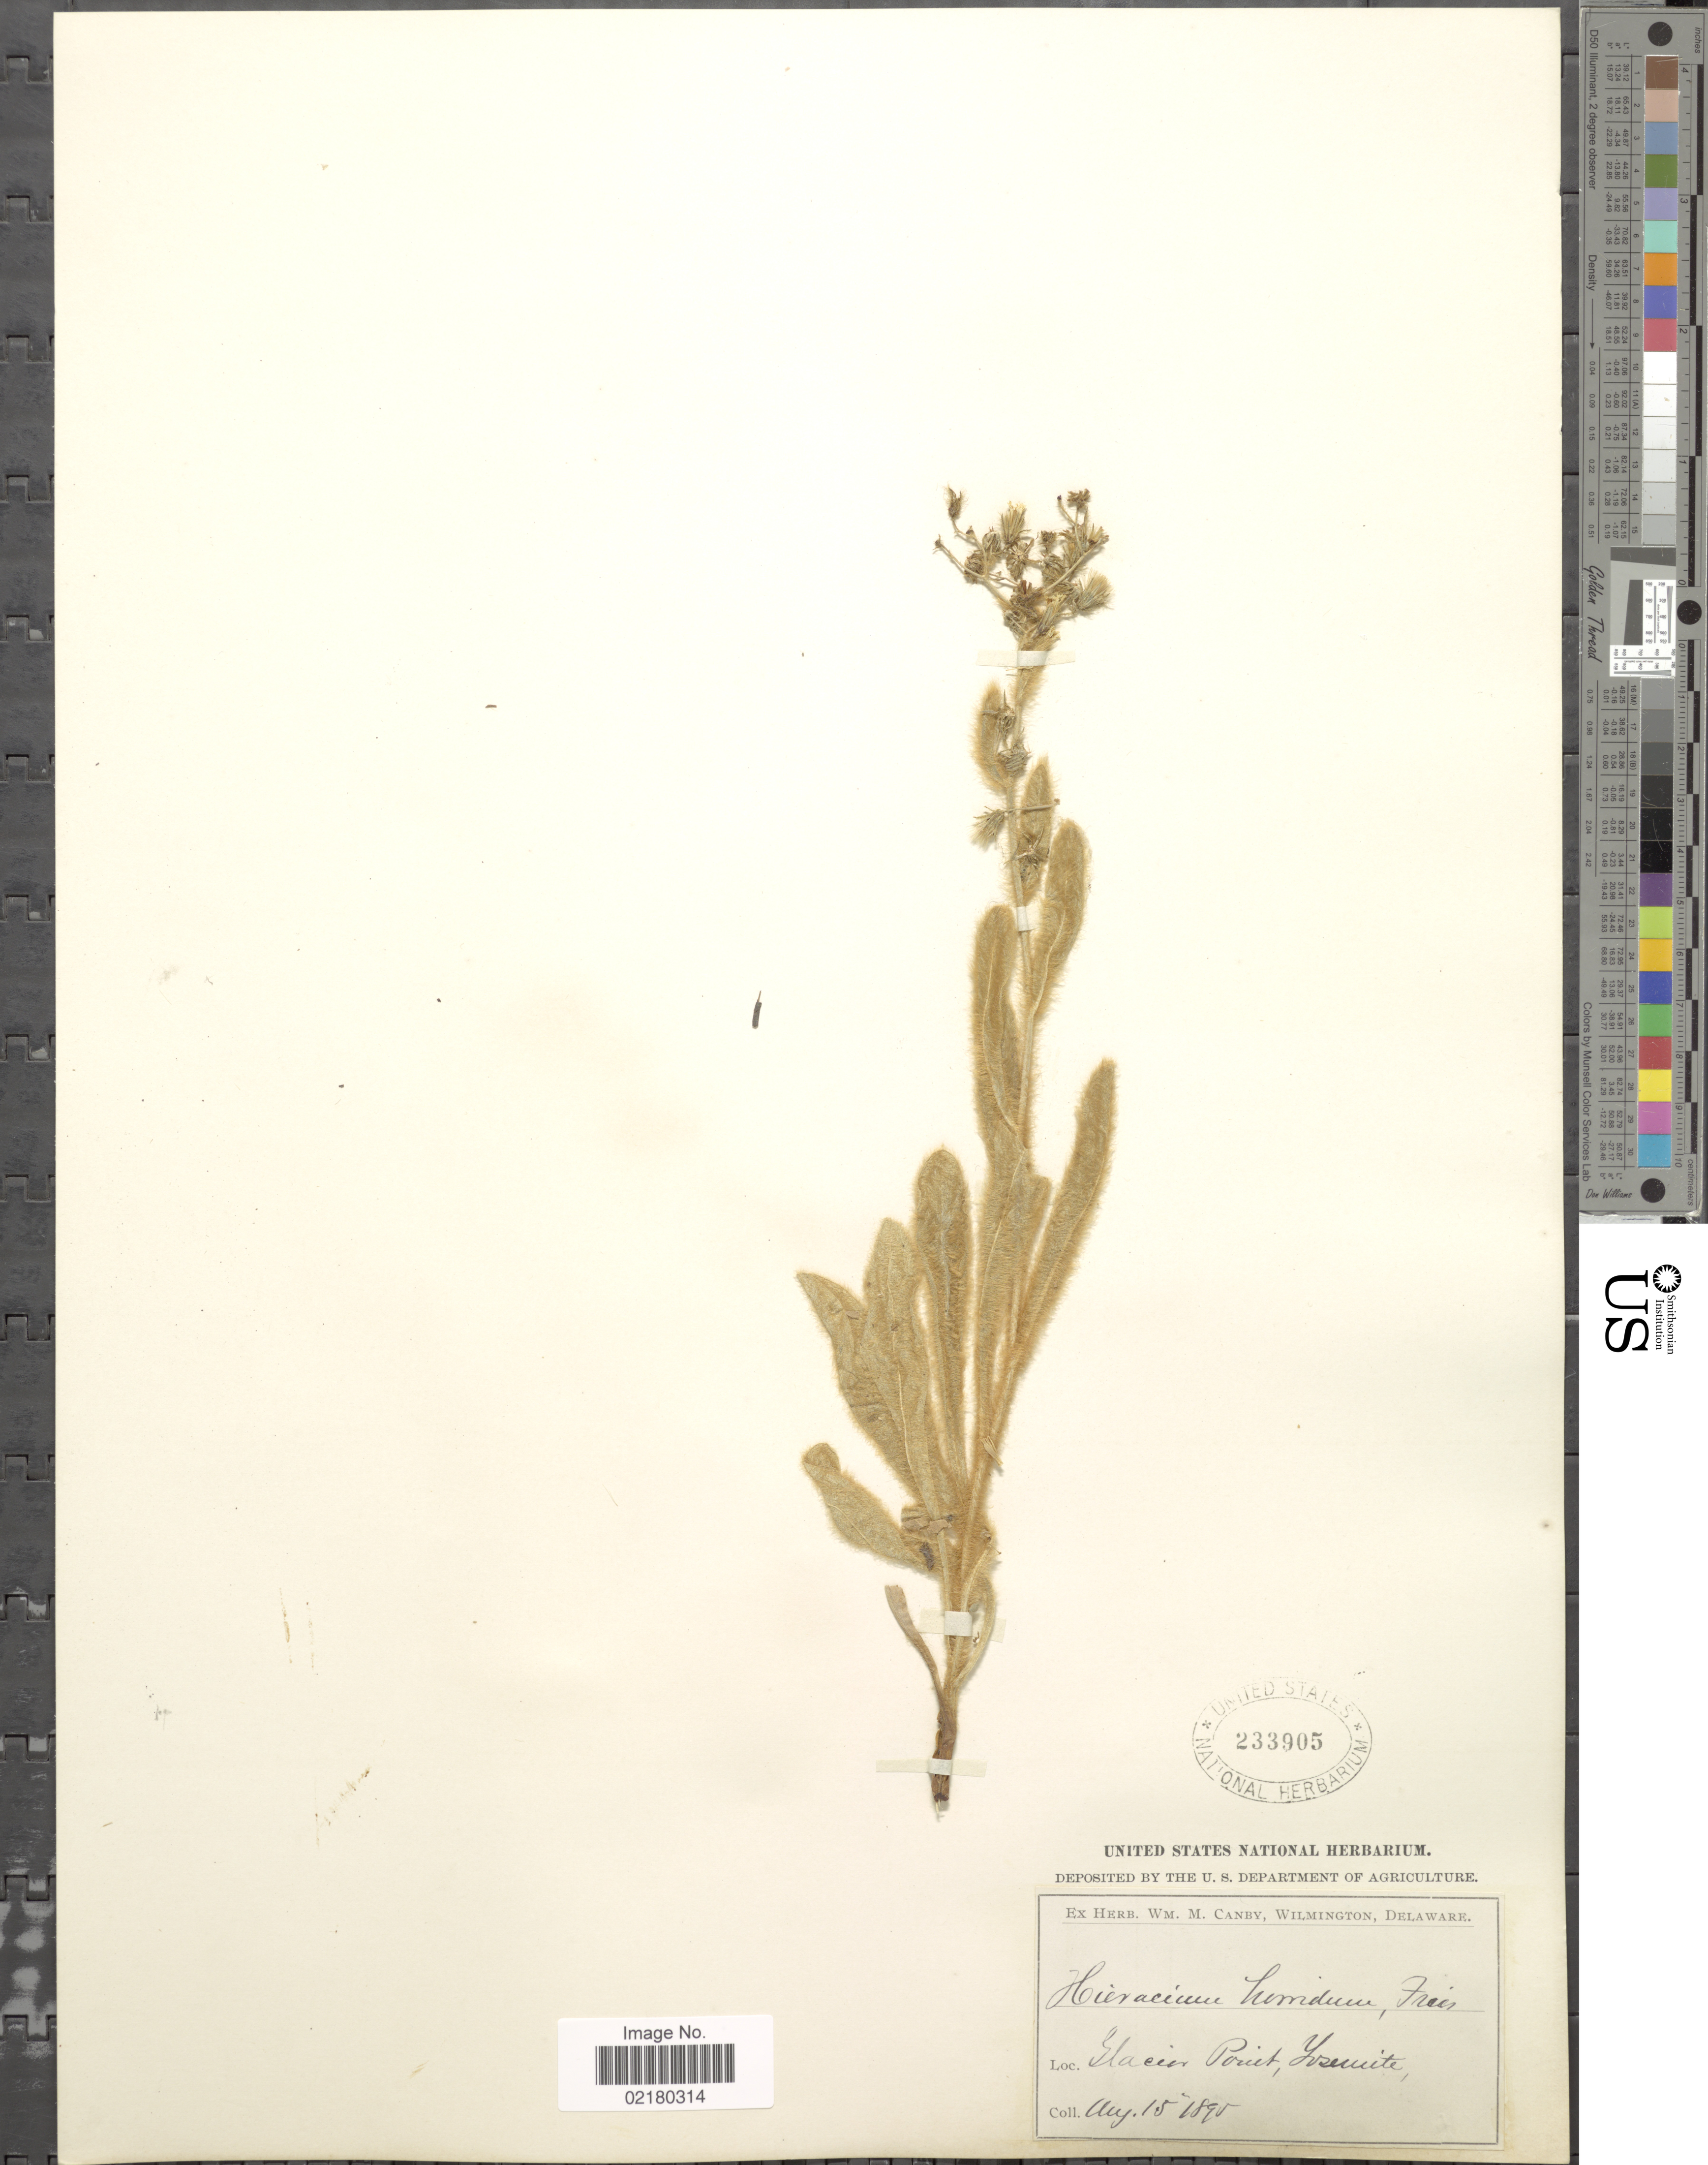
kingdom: Plantae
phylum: Tracheophyta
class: Magnoliopsida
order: Asterales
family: Asteraceae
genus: Hieracium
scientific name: Hieracium horridum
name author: Fr.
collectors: ex herb. W.M. Canby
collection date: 1895-08-15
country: United States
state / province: California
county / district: Mariposa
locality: Glacier Point Yosemite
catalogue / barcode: US 233905